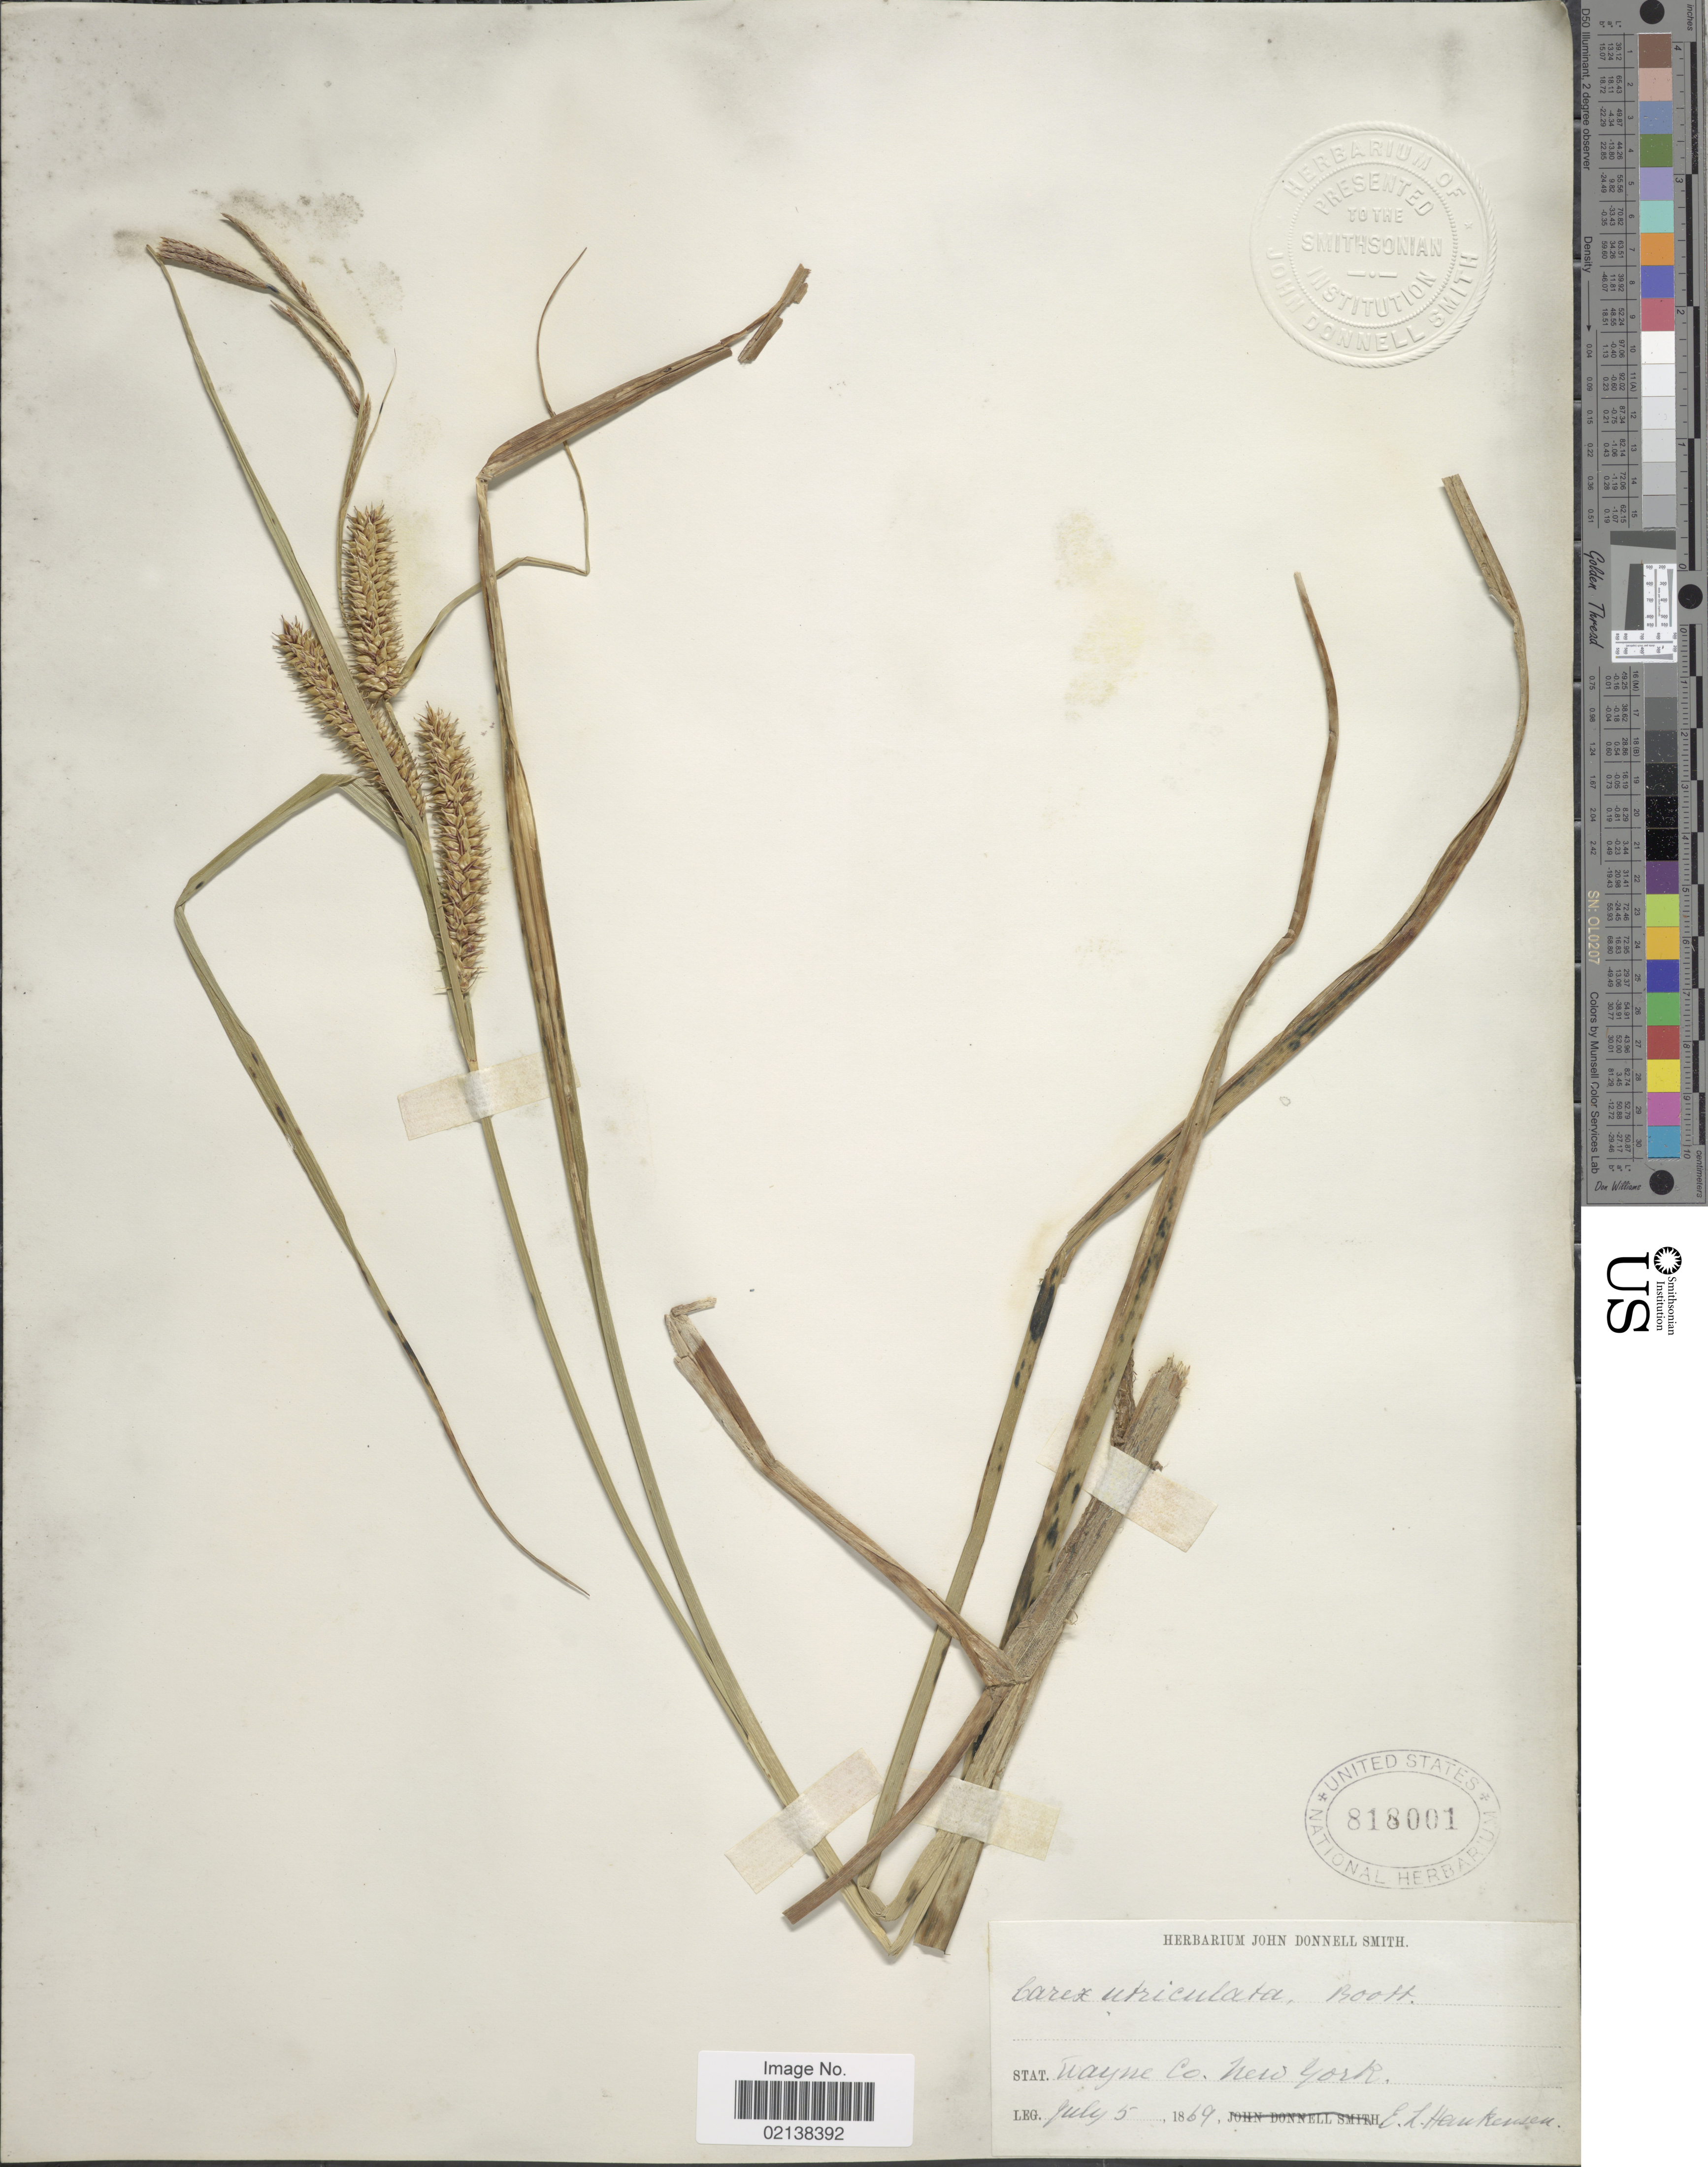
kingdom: Plantae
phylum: Tracheophyta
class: Liliopsida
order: Poales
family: Cyperaceae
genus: Carex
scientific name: Carex utriculata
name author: Boott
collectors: E. Hankenson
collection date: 1869-07-05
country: United States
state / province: New York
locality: Wayne Co.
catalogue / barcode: US 818001